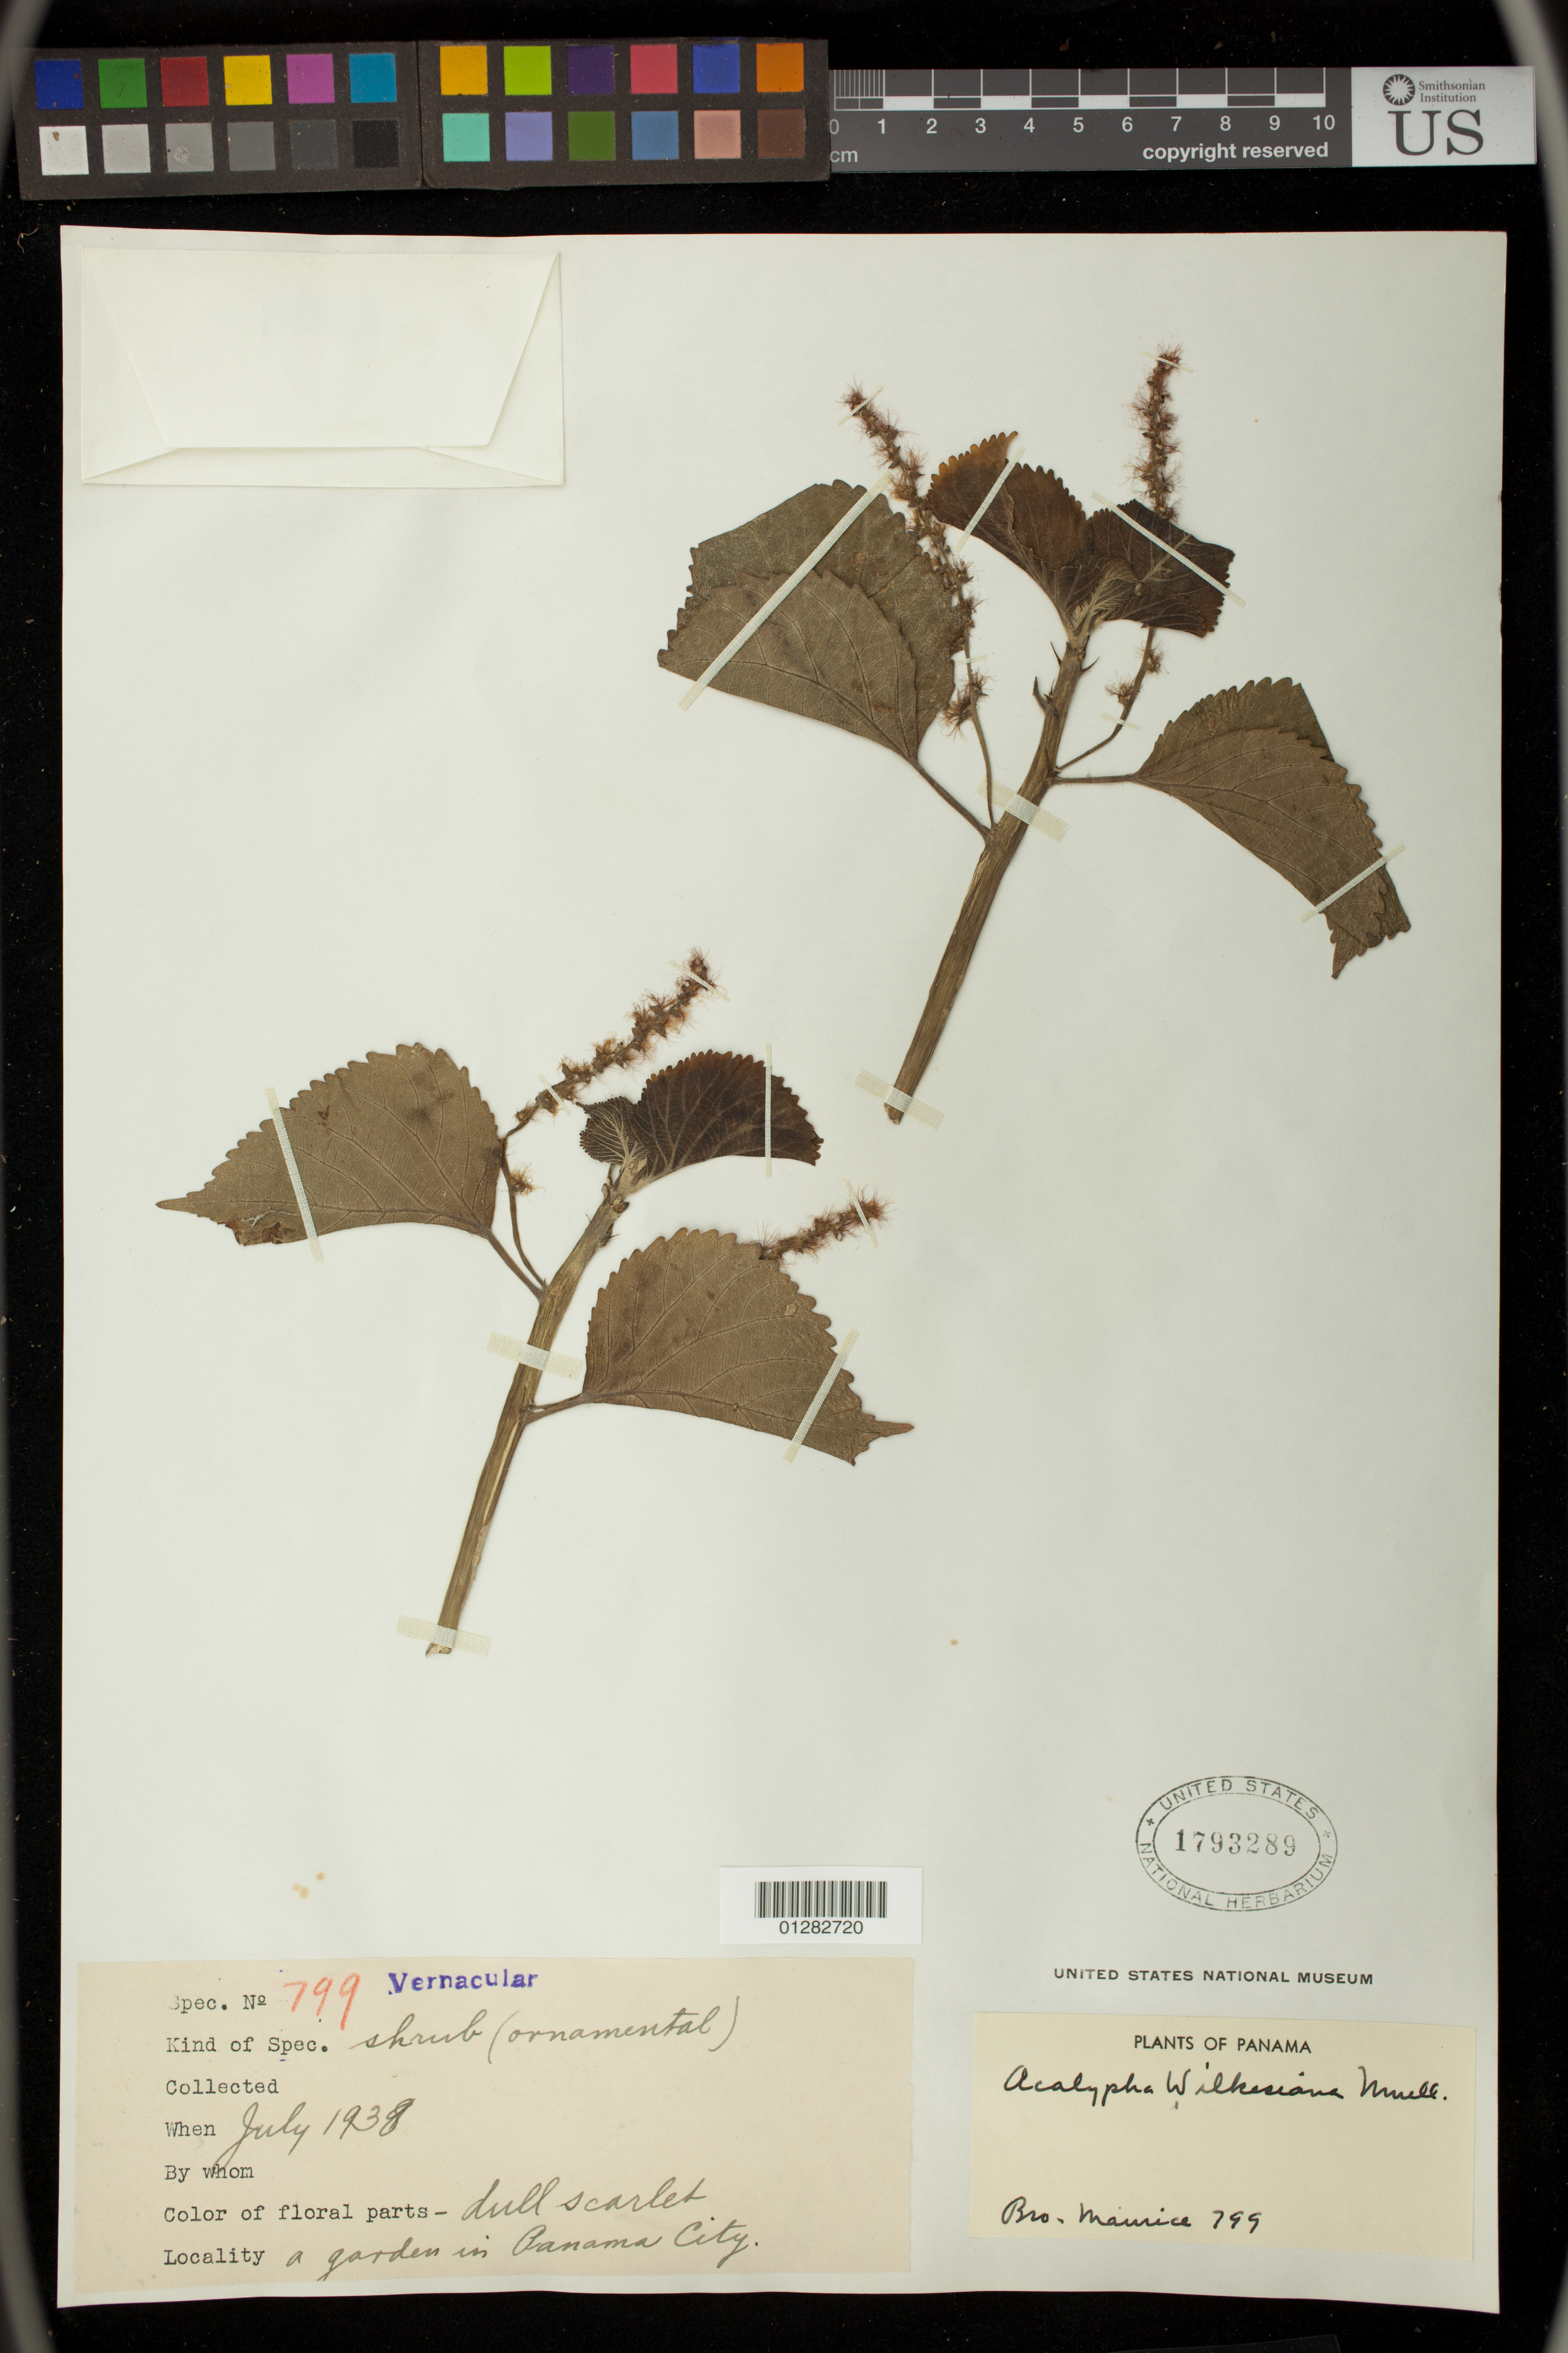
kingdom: Plantae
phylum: Tracheophyta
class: Magnoliopsida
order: Malpighiales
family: Euphorbiaceae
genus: Acalypha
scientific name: Acalypha wilkesiana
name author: Müll. Arg. in DC.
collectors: B. Maurice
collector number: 799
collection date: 1938-07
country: Panama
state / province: Panamá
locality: A garden in Panama City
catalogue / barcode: US 1793289